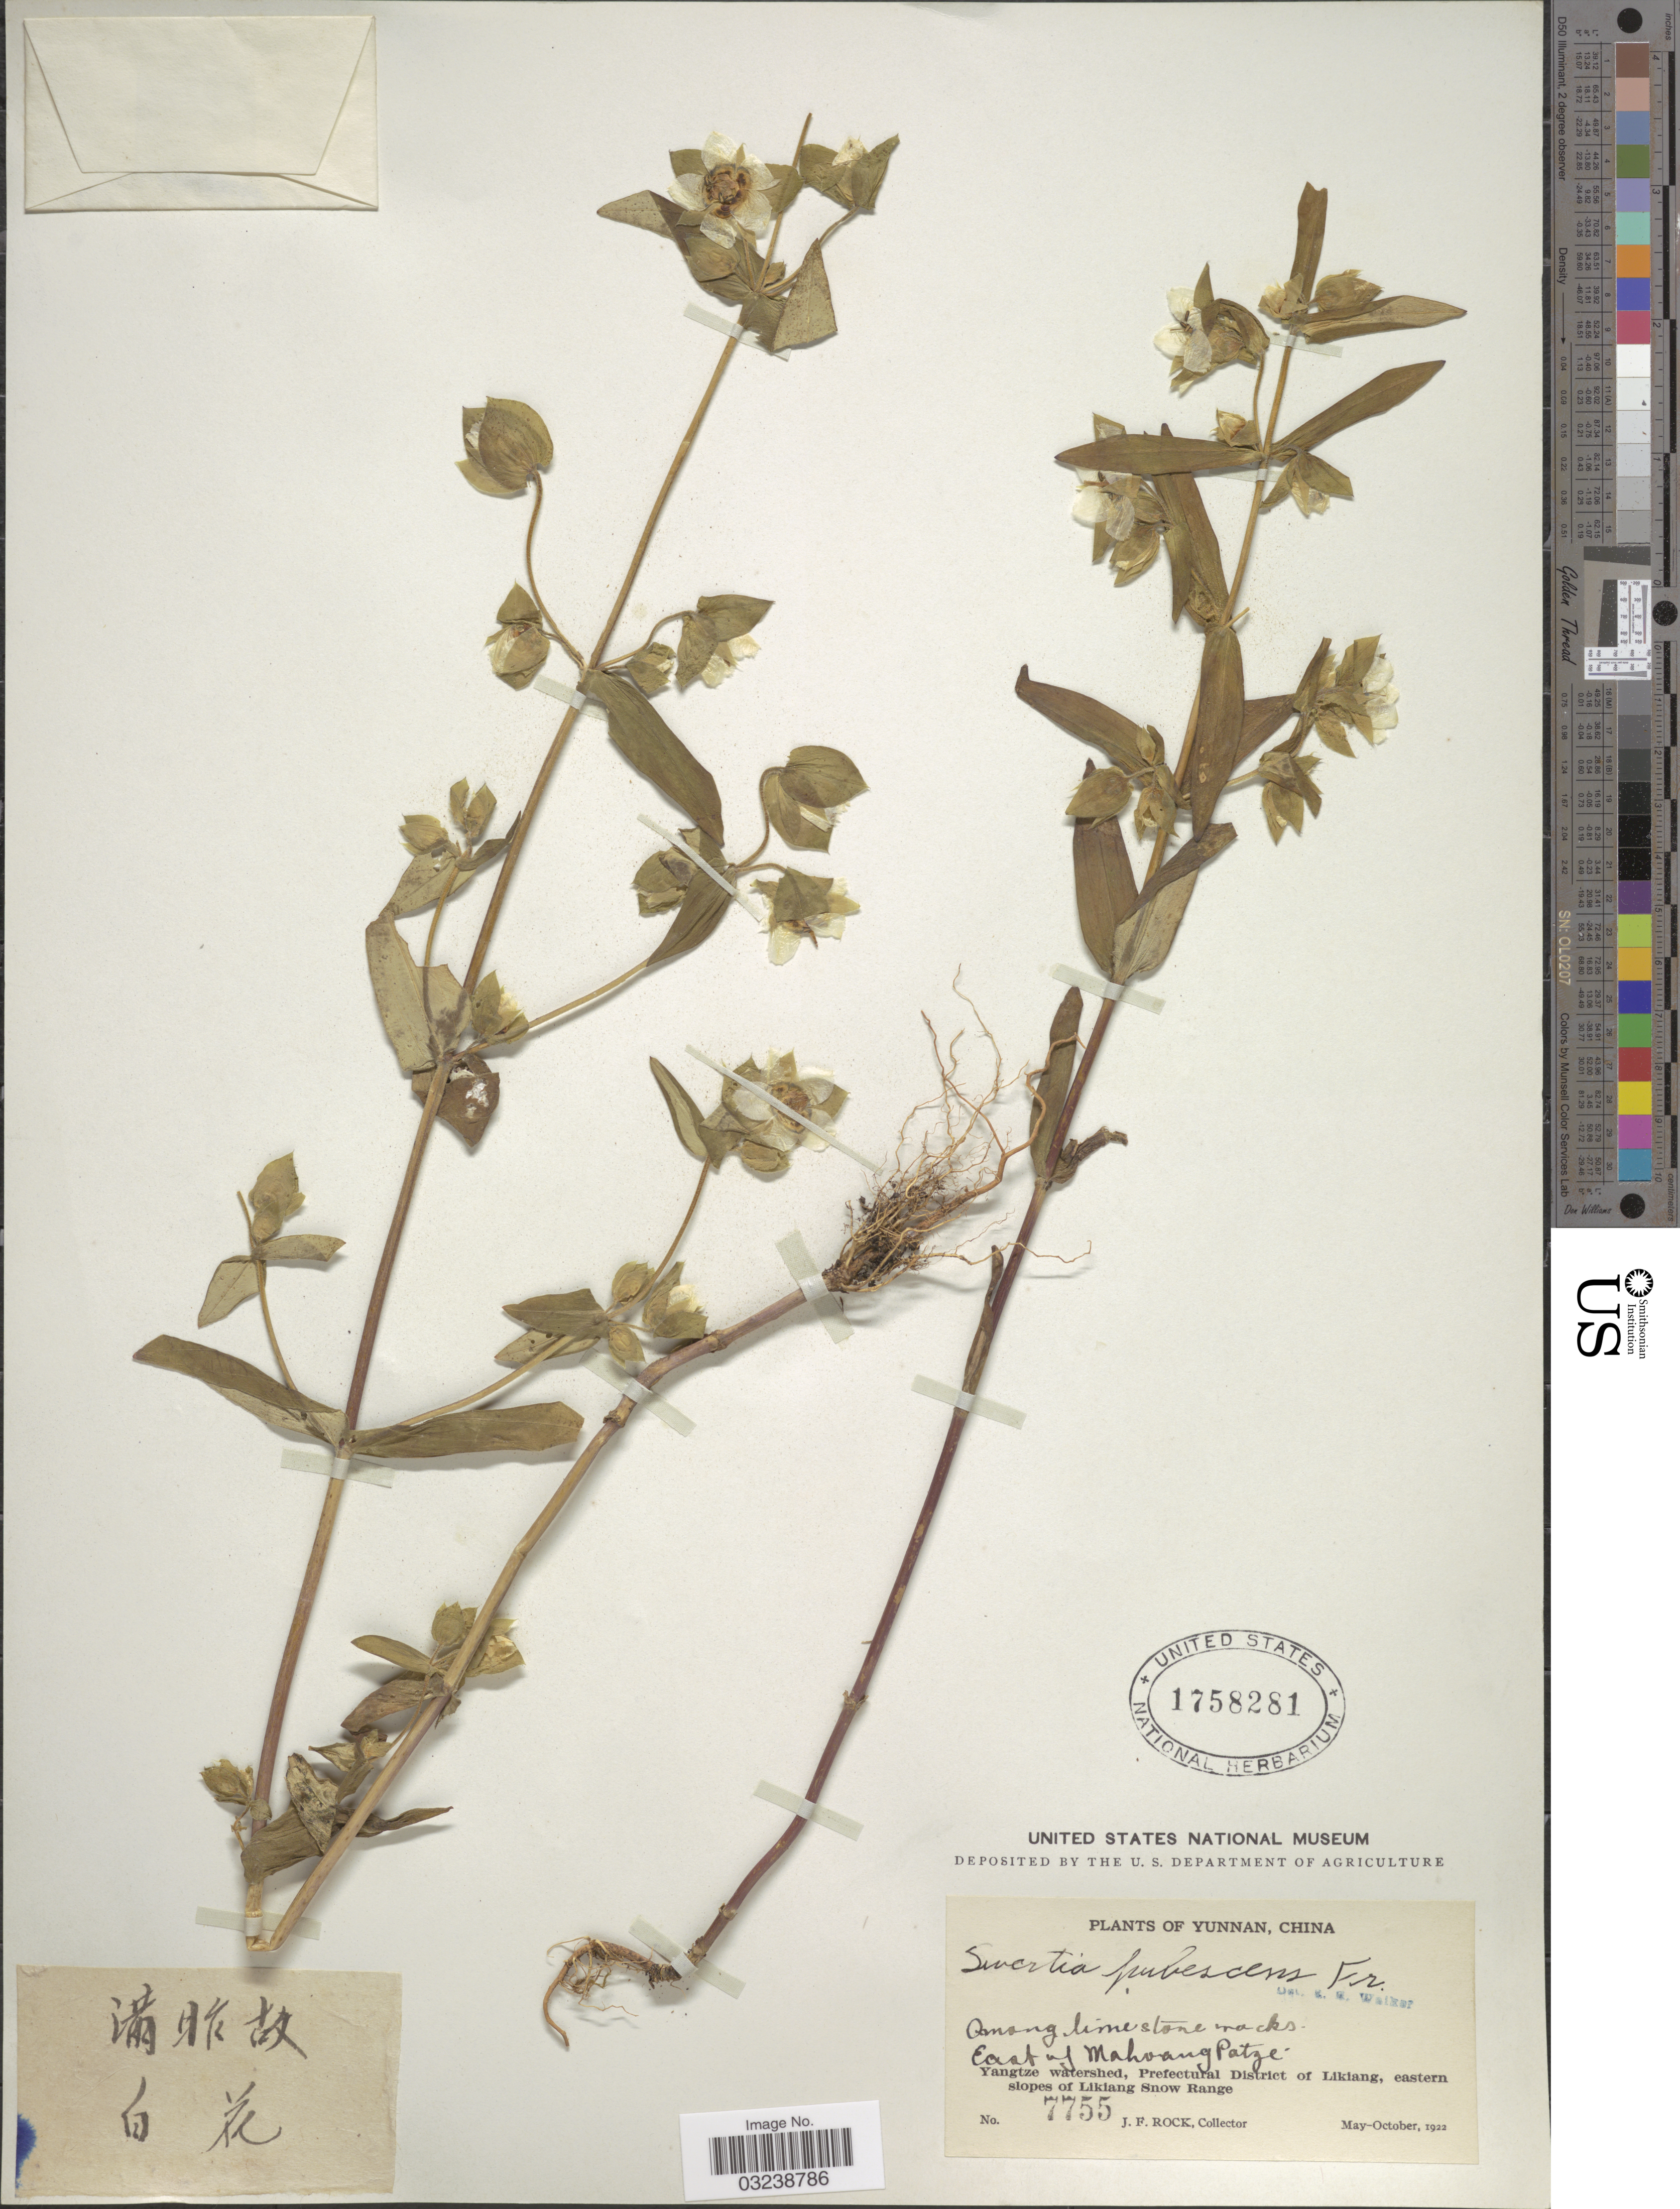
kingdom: Plantae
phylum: Tracheophyta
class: Magnoliopsida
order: Gentianales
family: Gentianaceae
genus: Swertia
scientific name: Swertia pubescens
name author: Franch.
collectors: J. Rock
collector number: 7755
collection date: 1922-05/1922-10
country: China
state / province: Yunnan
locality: East of Mahoang Patze. Yangtze watershed, Prefectural District of Likiang, eastern slopes of Likiang Snow Range.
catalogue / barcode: US 1758281